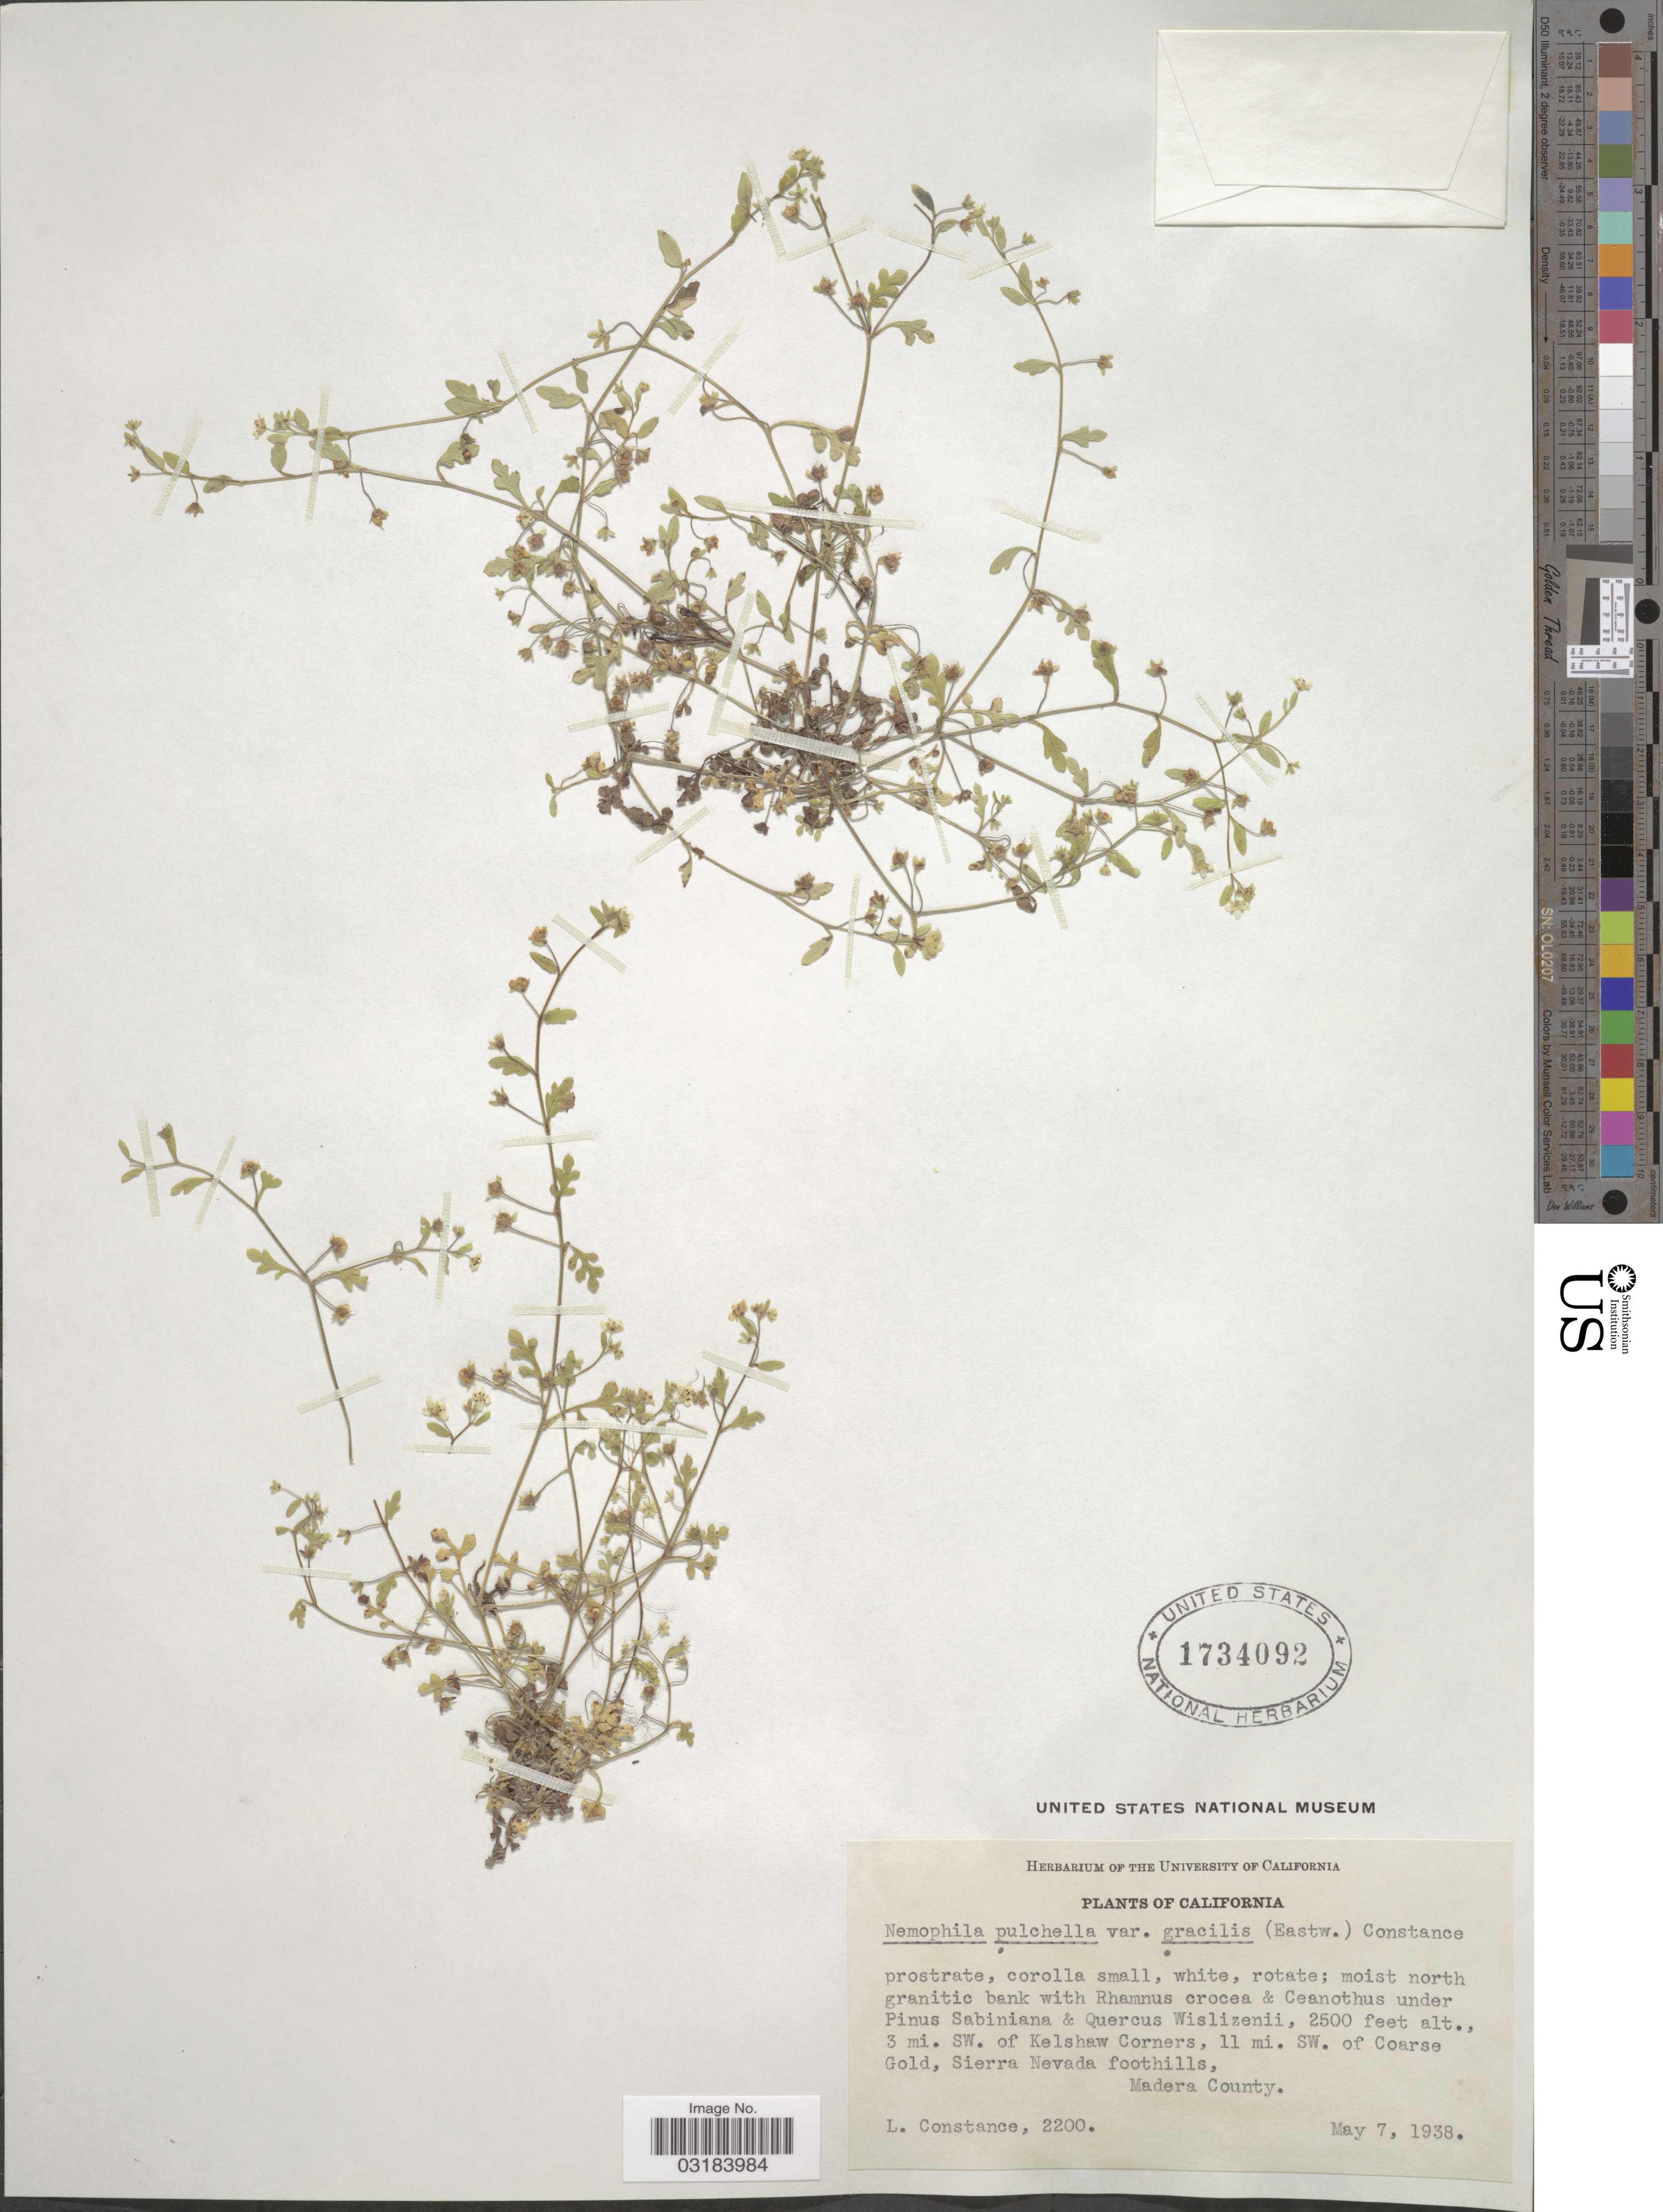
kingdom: Plantae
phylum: Tracheophyta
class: Magnoliopsida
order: Boraginales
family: Hydrophyllaceae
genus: Nemophila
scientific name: Nemophila pulchella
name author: Eastw.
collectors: L. Constance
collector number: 2200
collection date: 1938-05-07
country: United States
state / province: California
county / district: Madera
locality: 3 mi. SW. of Kelshaw Corners, 11 mi. SW. of Coarse Gold, Sierra Nevada foothills, Madera County.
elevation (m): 762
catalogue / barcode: US 1734092